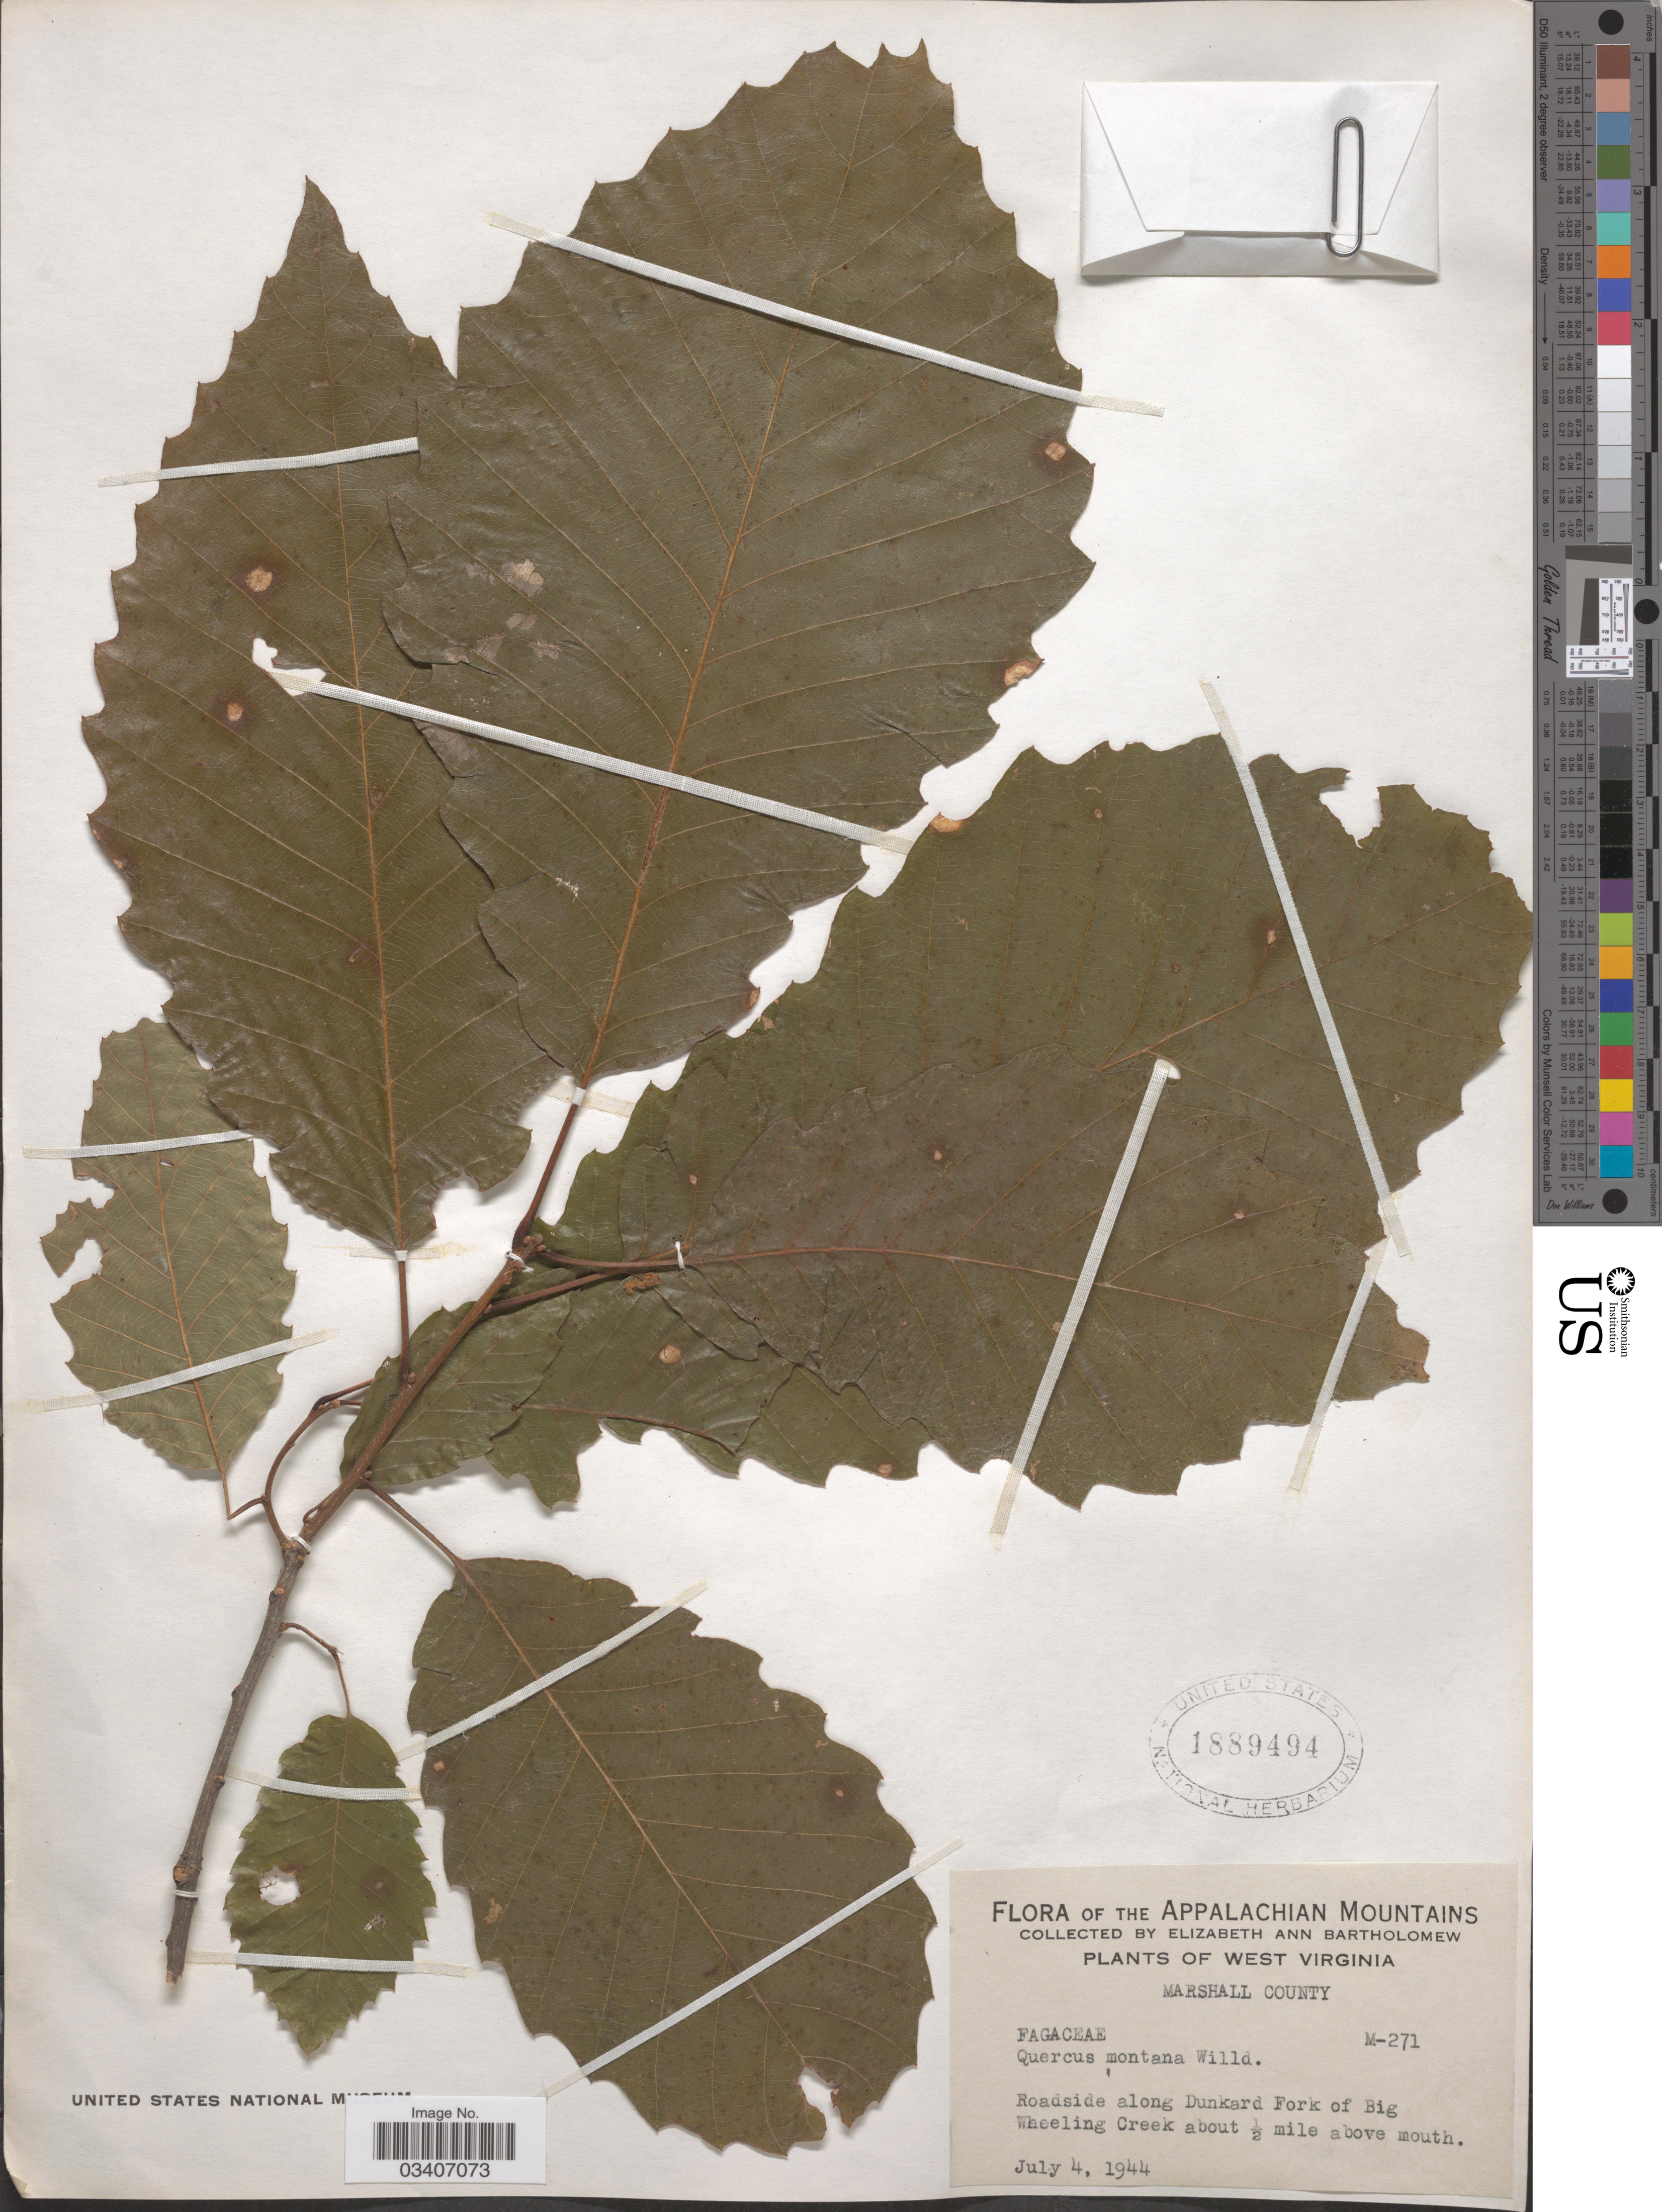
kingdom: Plantae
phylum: Tracheophyta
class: Magnoliopsida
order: Fagales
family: Fagaceae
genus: Quercus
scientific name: Quercus montana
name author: Willd.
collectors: E. Bartholomew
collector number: M-271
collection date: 1944-07-04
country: United States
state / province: West Virginia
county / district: Marshall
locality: The Appalachian Mountains. Marshal County. Roadside along Dunkard Forl of Big Wheeling Creek about ½ mile above mouth.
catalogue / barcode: US 1889494